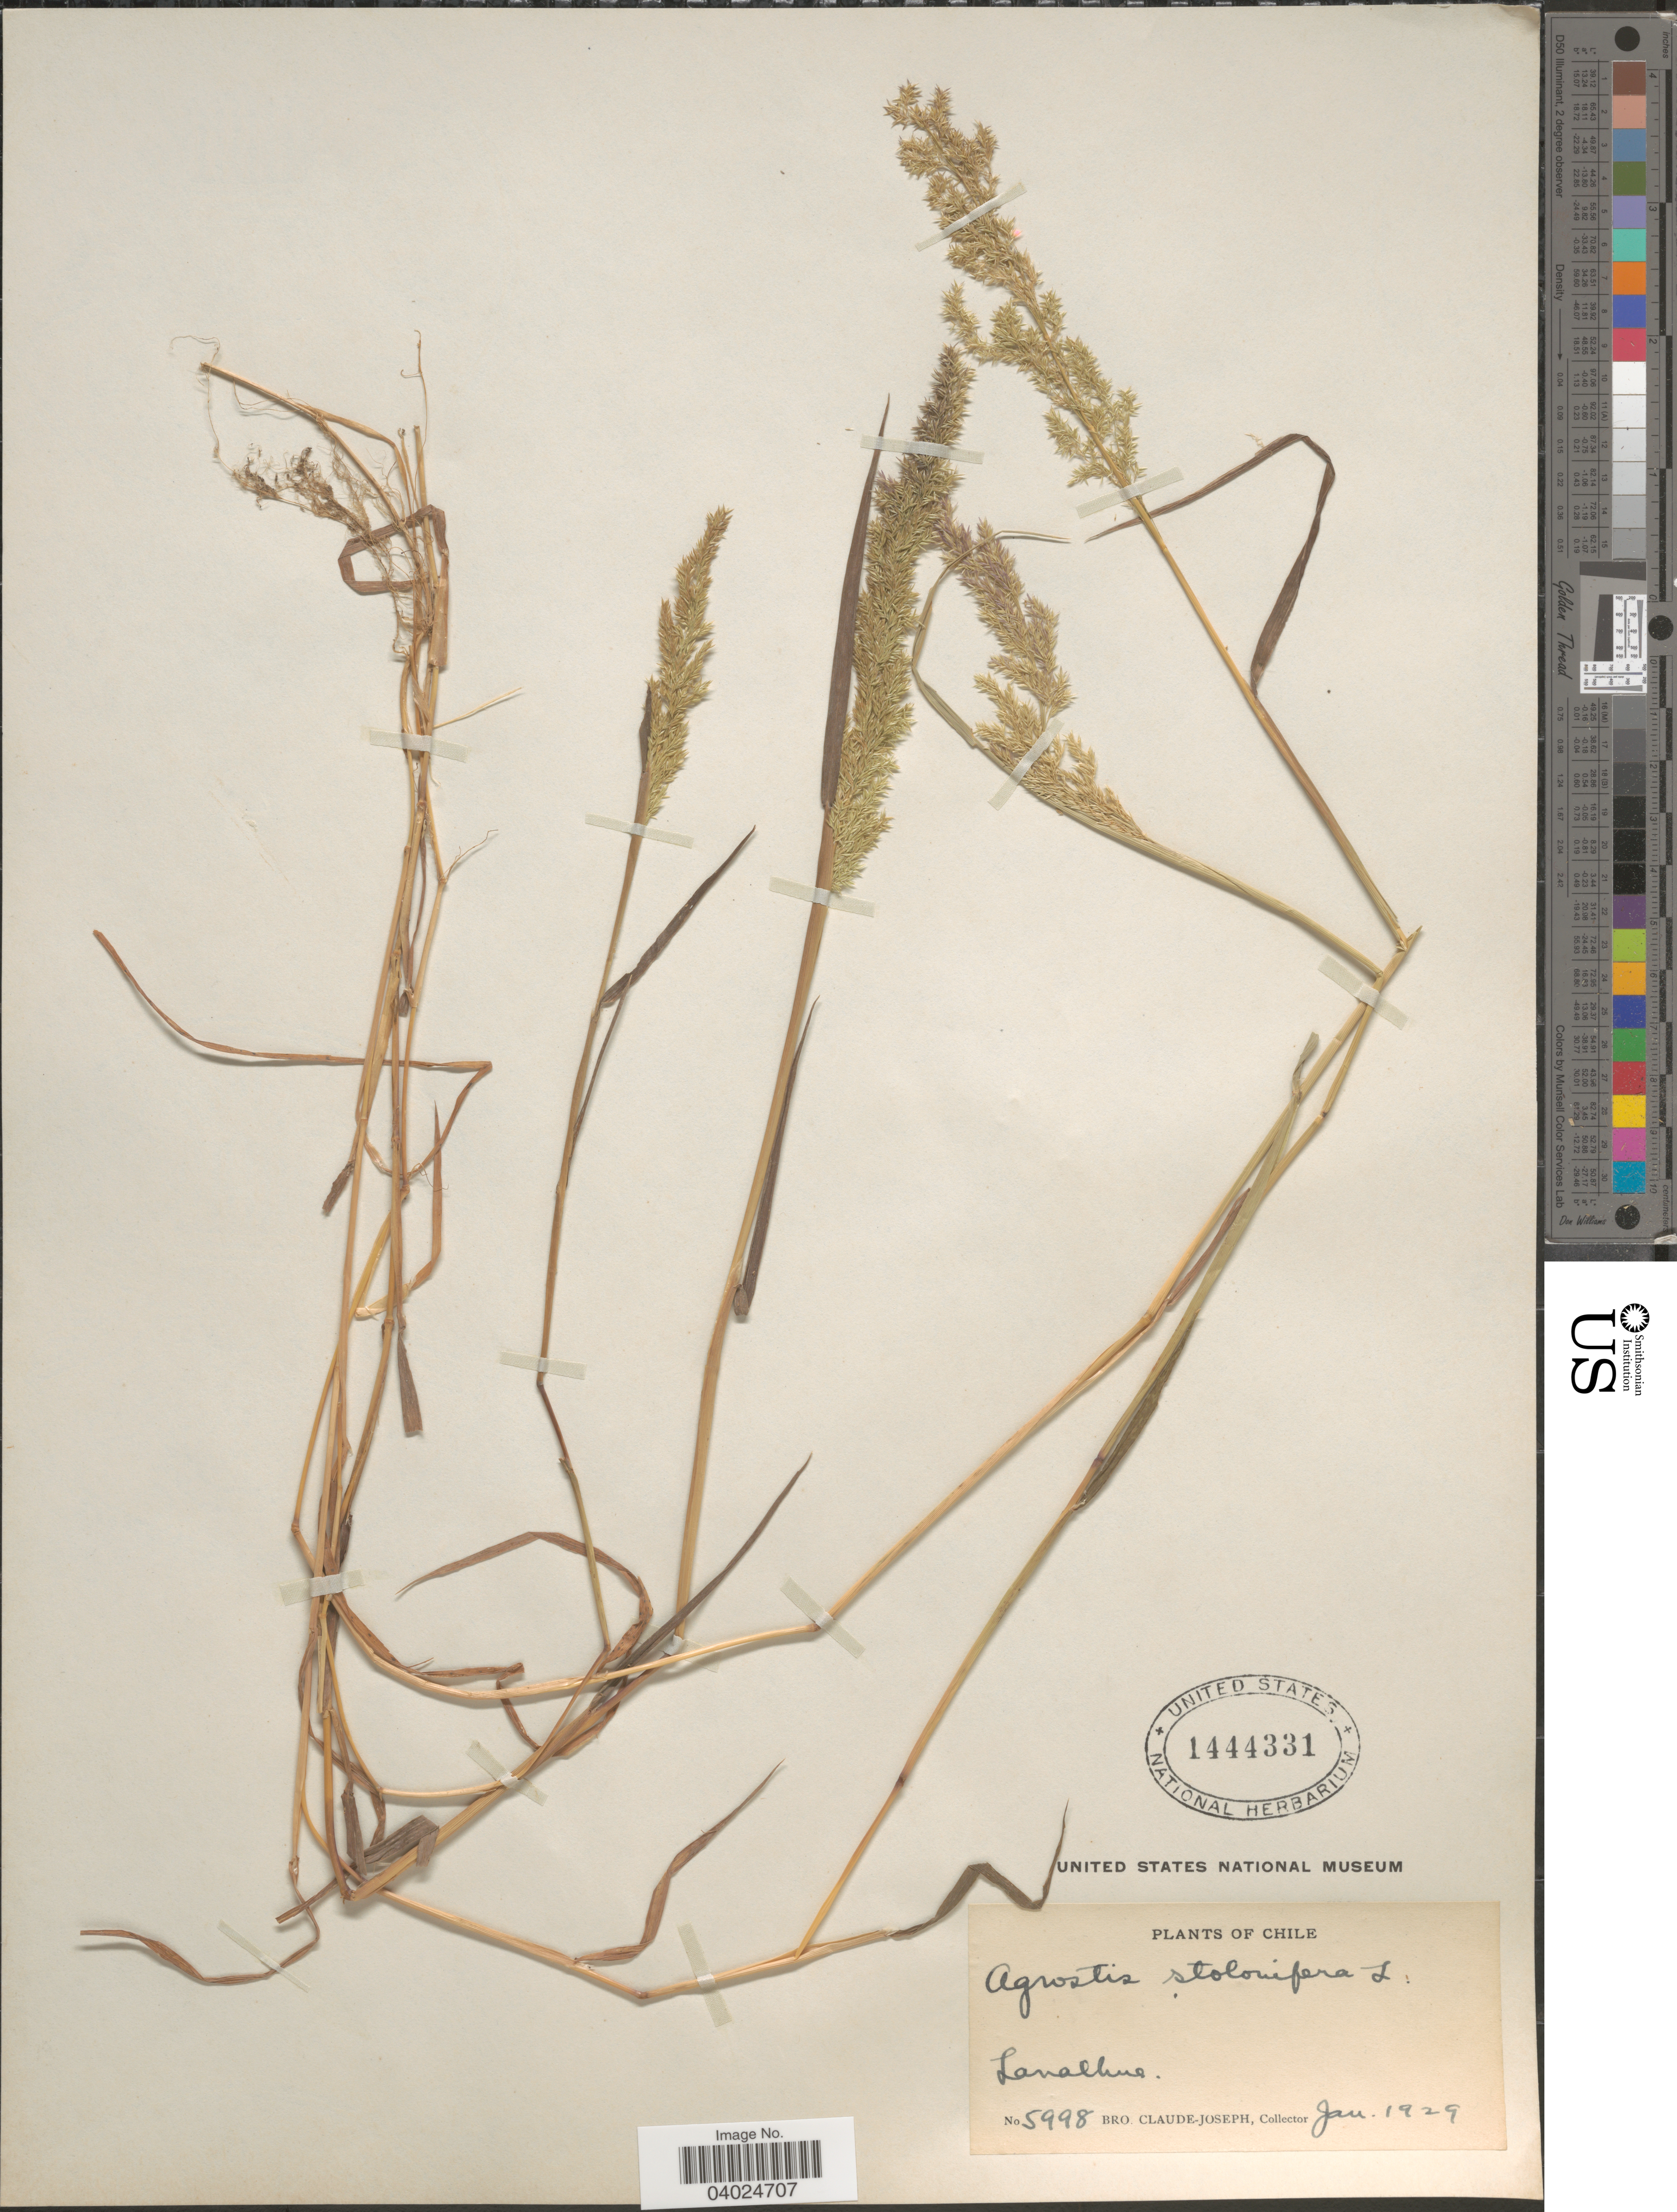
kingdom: Plantae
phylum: Tracheophyta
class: Liliopsida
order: Poales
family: Poaceae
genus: Agrostis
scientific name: Agrostis stolonifera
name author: L.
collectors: Bro. Claude-Joseph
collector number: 5998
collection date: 1929-01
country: Chile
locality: Lanalhue.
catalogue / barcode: US 1444331